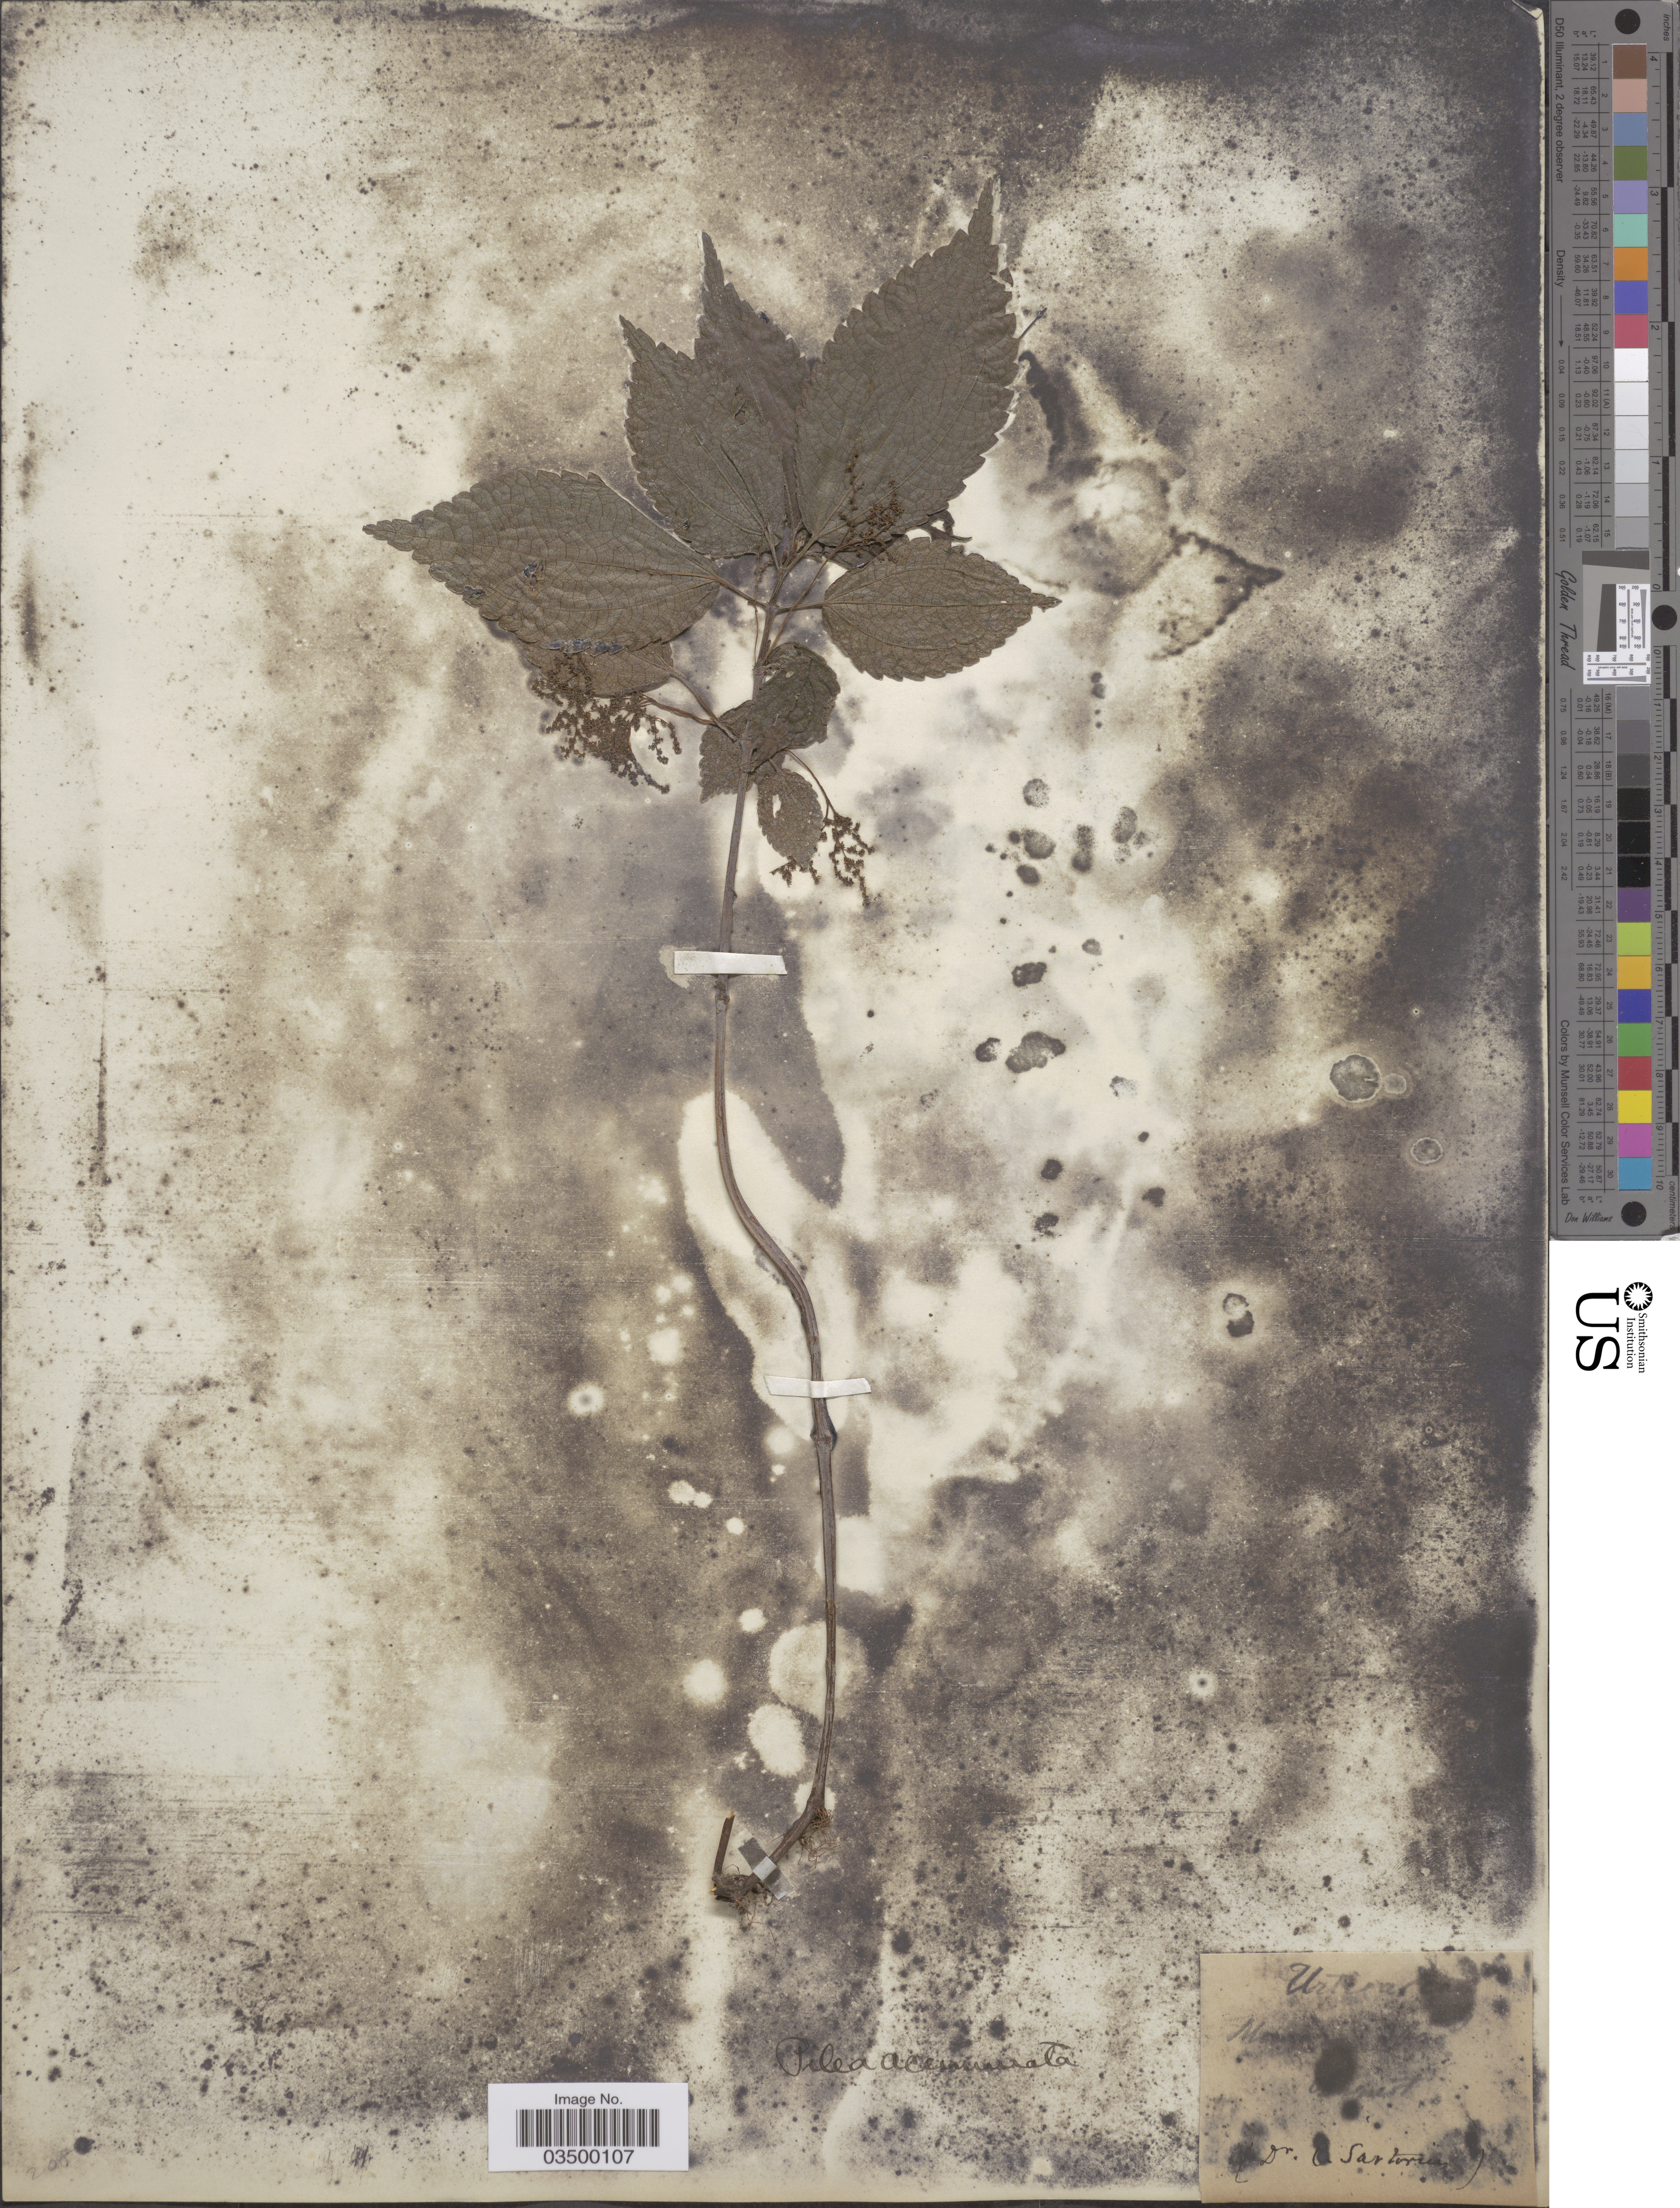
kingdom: Plantae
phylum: Tracheophyta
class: Magnoliopsida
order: Rosales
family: Urticaceae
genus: Pilea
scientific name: Pilea acuminata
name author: Liebm.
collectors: C. Sartorius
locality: [illegible text].